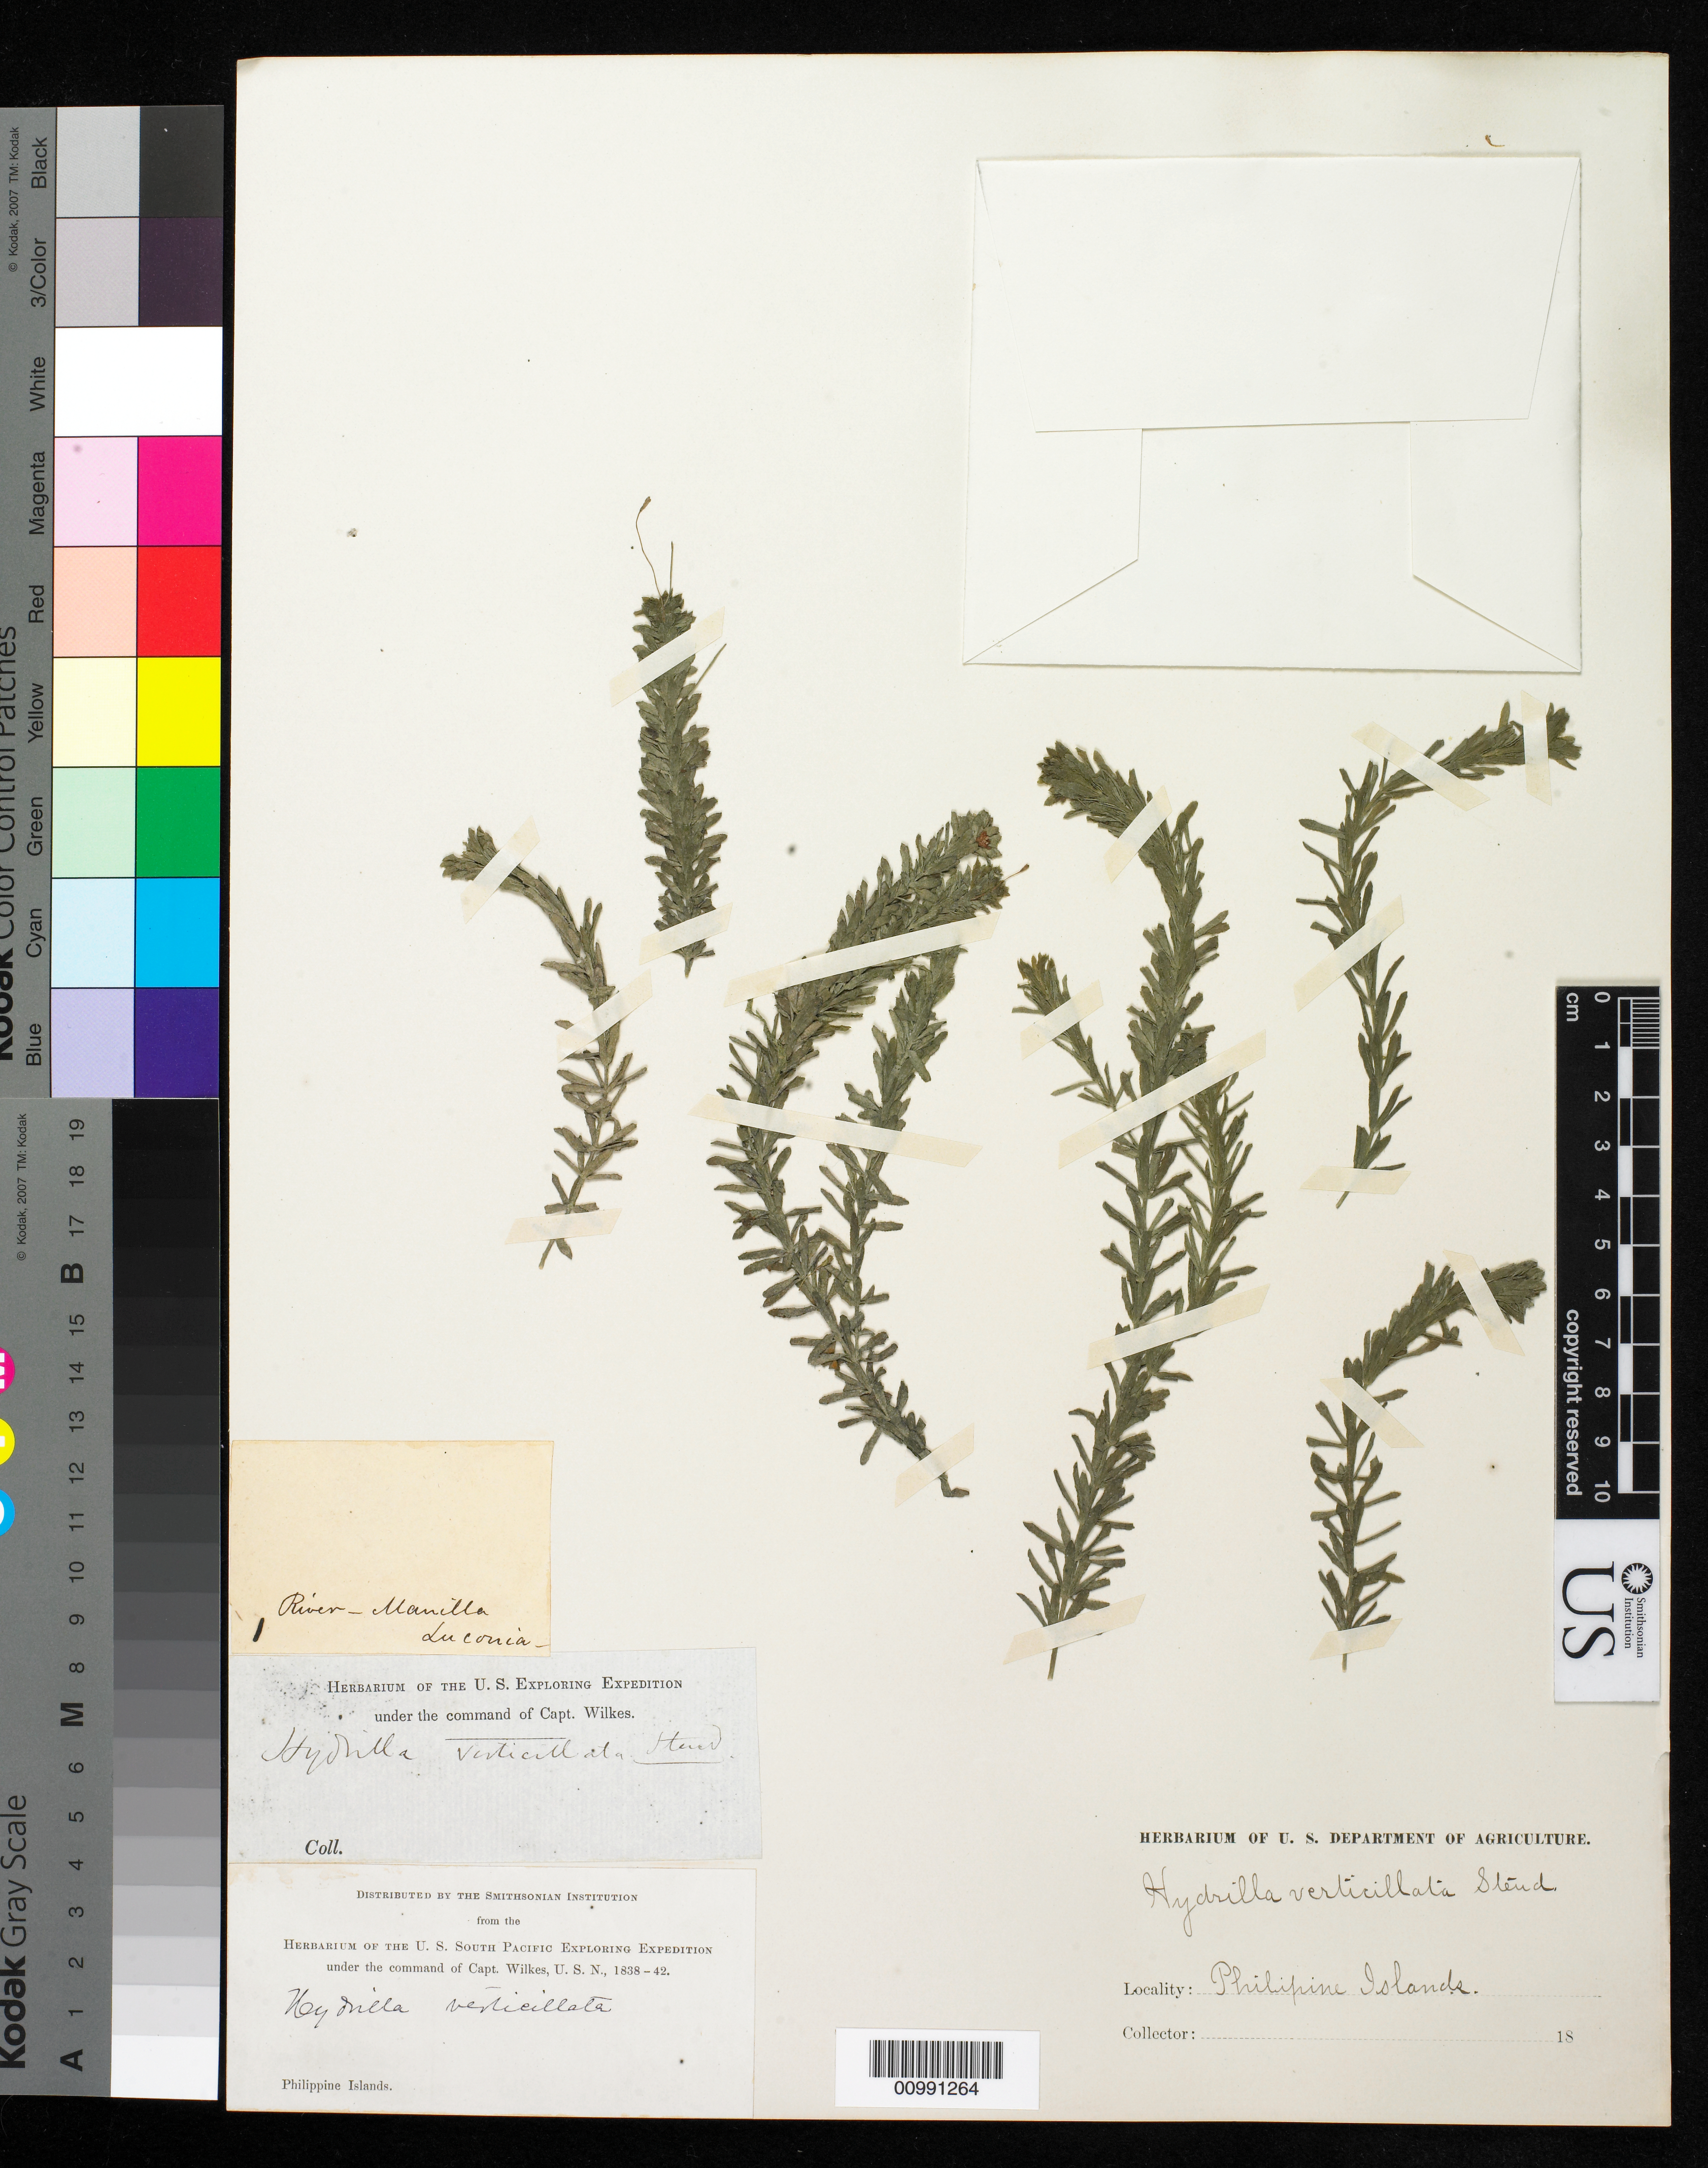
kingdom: Plantae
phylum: Tracheophyta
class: Liliopsida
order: Alismatales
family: Hydrocharitaceae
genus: Hydrilla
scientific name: Hydrilla verticillata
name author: (L. f.) Royle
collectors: Wilkes Explor. Exped.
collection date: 1838/1842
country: Philippines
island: Luconia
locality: Philippine Islands, River Manilla Luconia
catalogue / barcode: US 98447